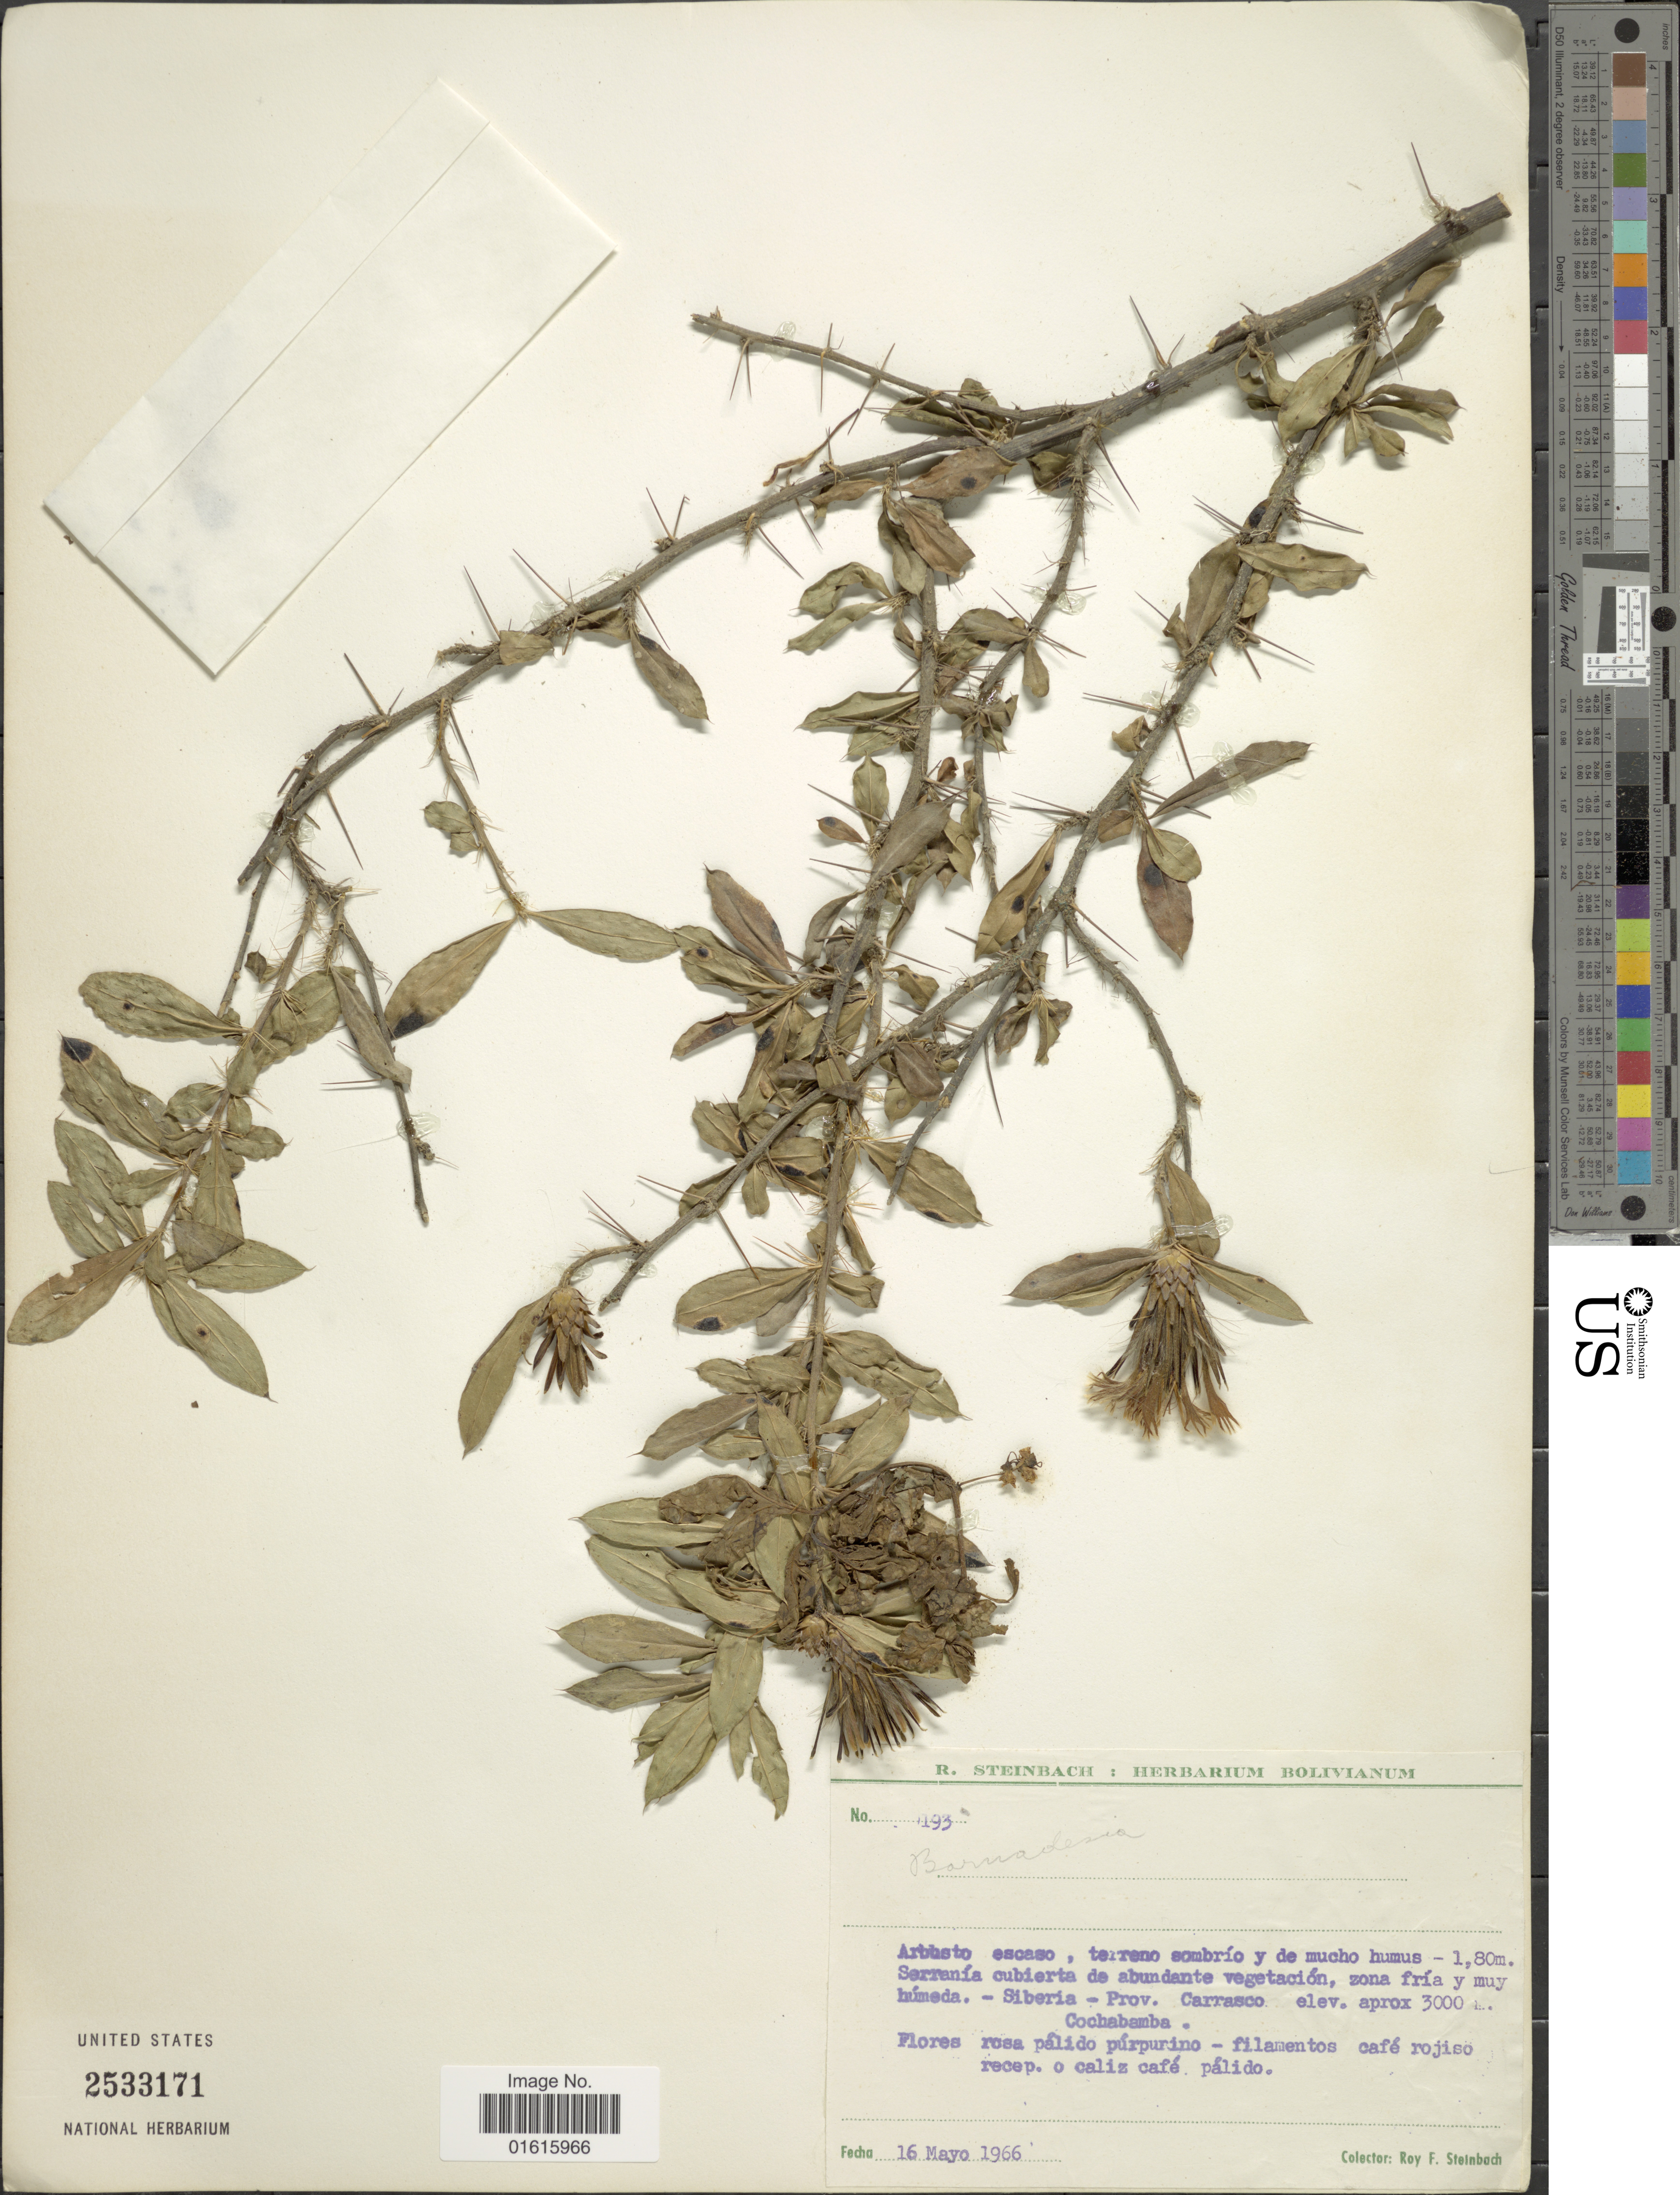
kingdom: Plantae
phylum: Tracheophyta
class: Magnoliopsida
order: Asterales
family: Asteraceae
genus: Barnadesia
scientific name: Barnadesia pycnophylla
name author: Muschl.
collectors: R. F. Steinbach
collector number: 193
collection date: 1966-05-16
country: Bolivia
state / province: Cochabamba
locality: Siberia - Prov. Carrasco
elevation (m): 3000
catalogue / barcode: US 2533171